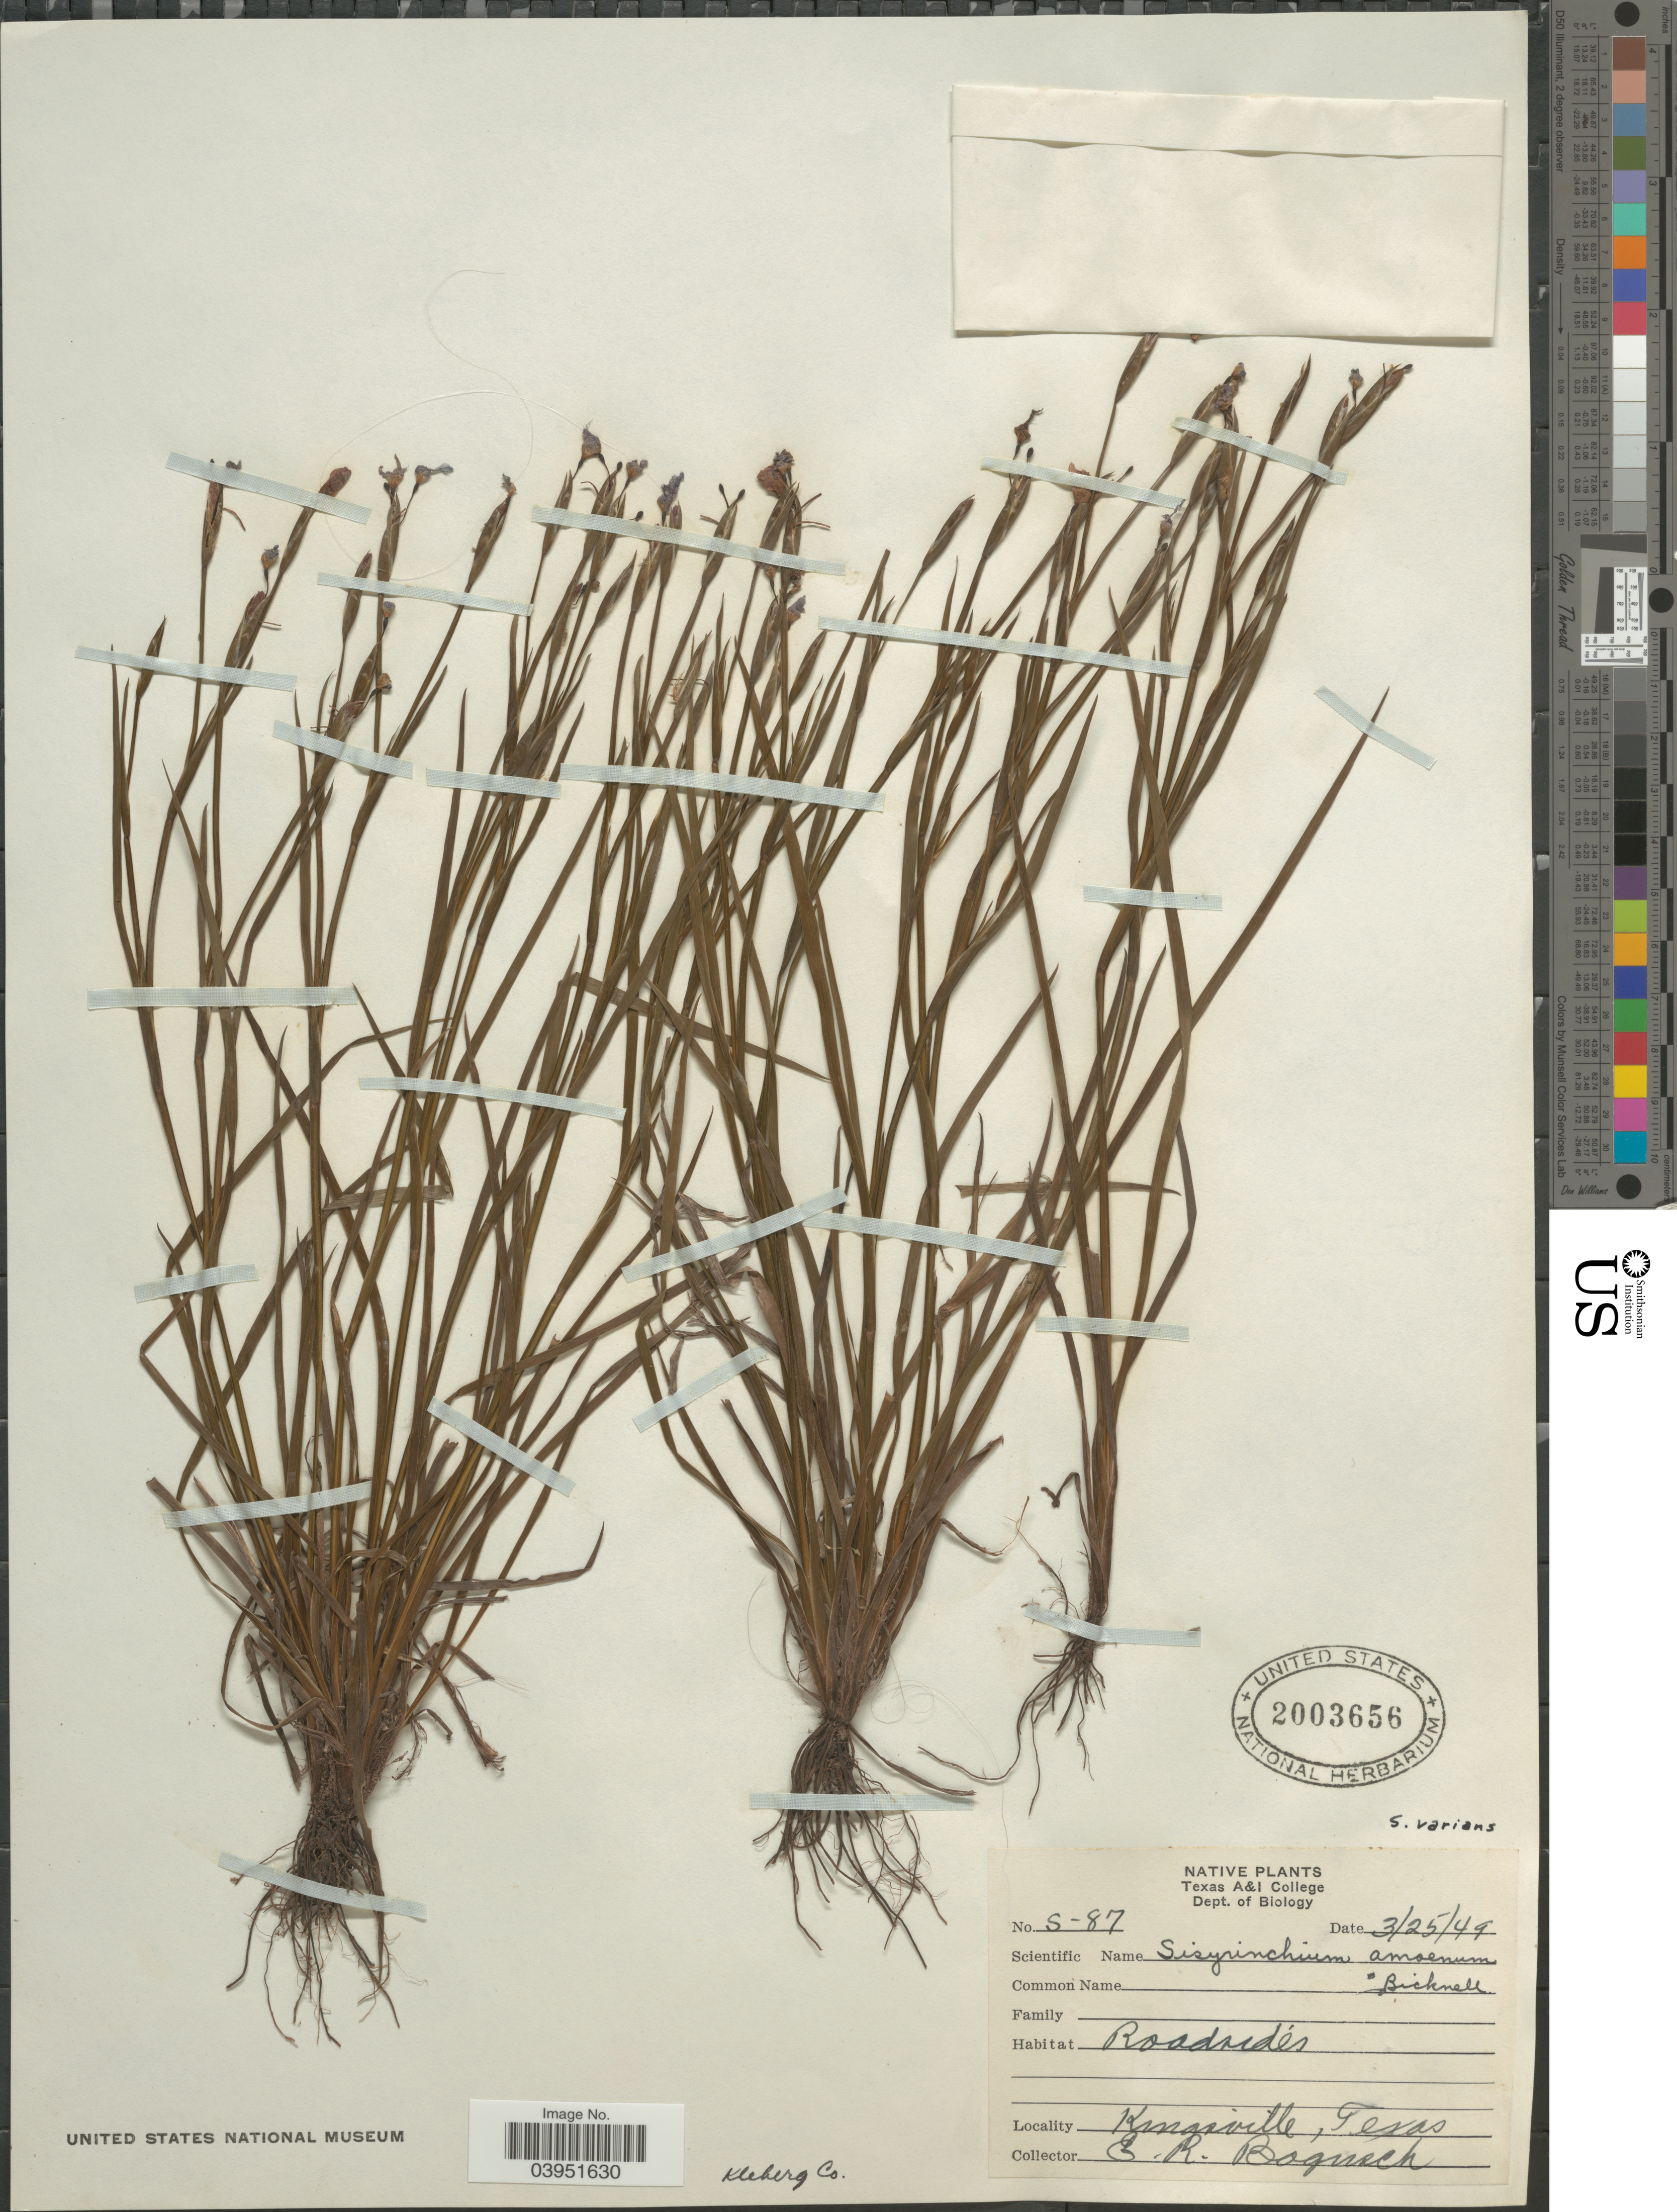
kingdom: Plantae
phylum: Tracheophyta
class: Liliopsida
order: Asparagales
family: Iridaceae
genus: Sisyrinchium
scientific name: Sisyrinchium varians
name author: E.P. Bicknell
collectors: E. Bognach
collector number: S-87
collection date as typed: Transcribed d/m/y: 25/3/49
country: United States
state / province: Texas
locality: Kingsville. Kleberg Co.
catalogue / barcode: US 2003656